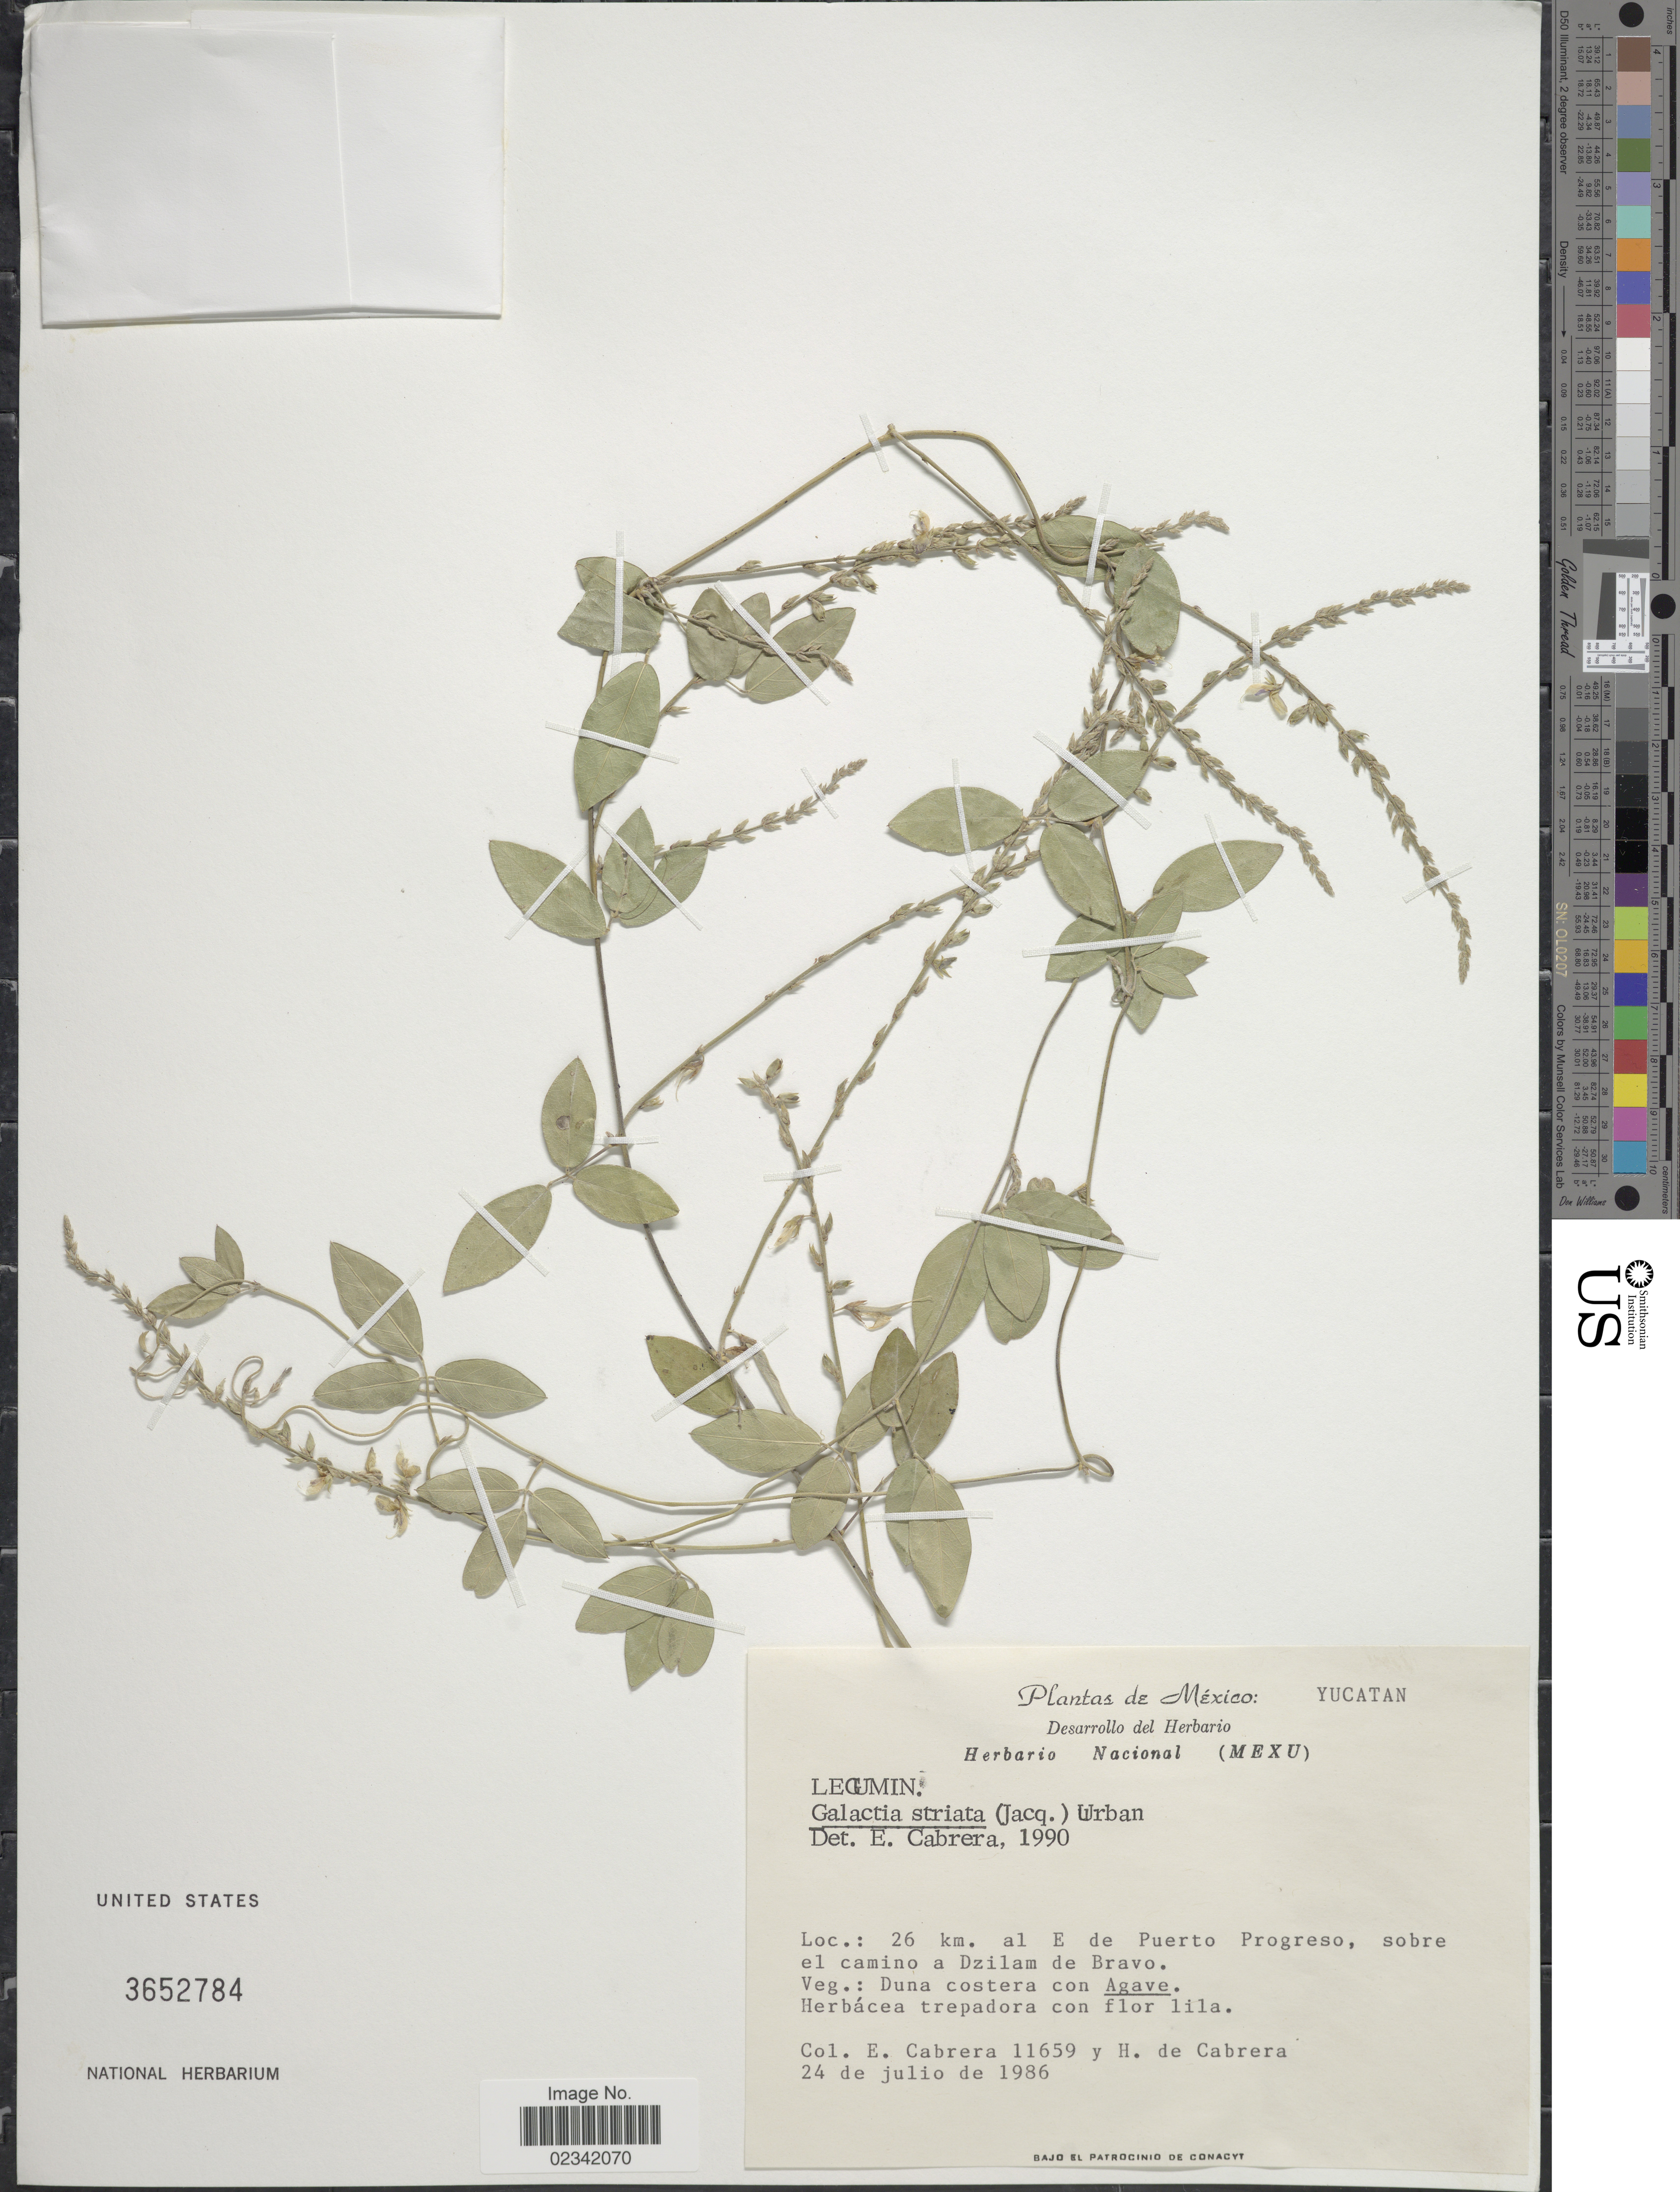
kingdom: Plantae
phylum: Tracheophyta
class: Magnoliopsida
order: Fabales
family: Fabaceae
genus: Galactia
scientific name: Galactia striata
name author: (Jacq.) Urb.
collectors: E. Cabrera & H. de Cabrera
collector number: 11659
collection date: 1986-07-24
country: Mexico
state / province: Yucatán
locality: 26 km. al E de Puerto Progresso, sobre el camino a Dzilam de Bravo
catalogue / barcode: US 3652784